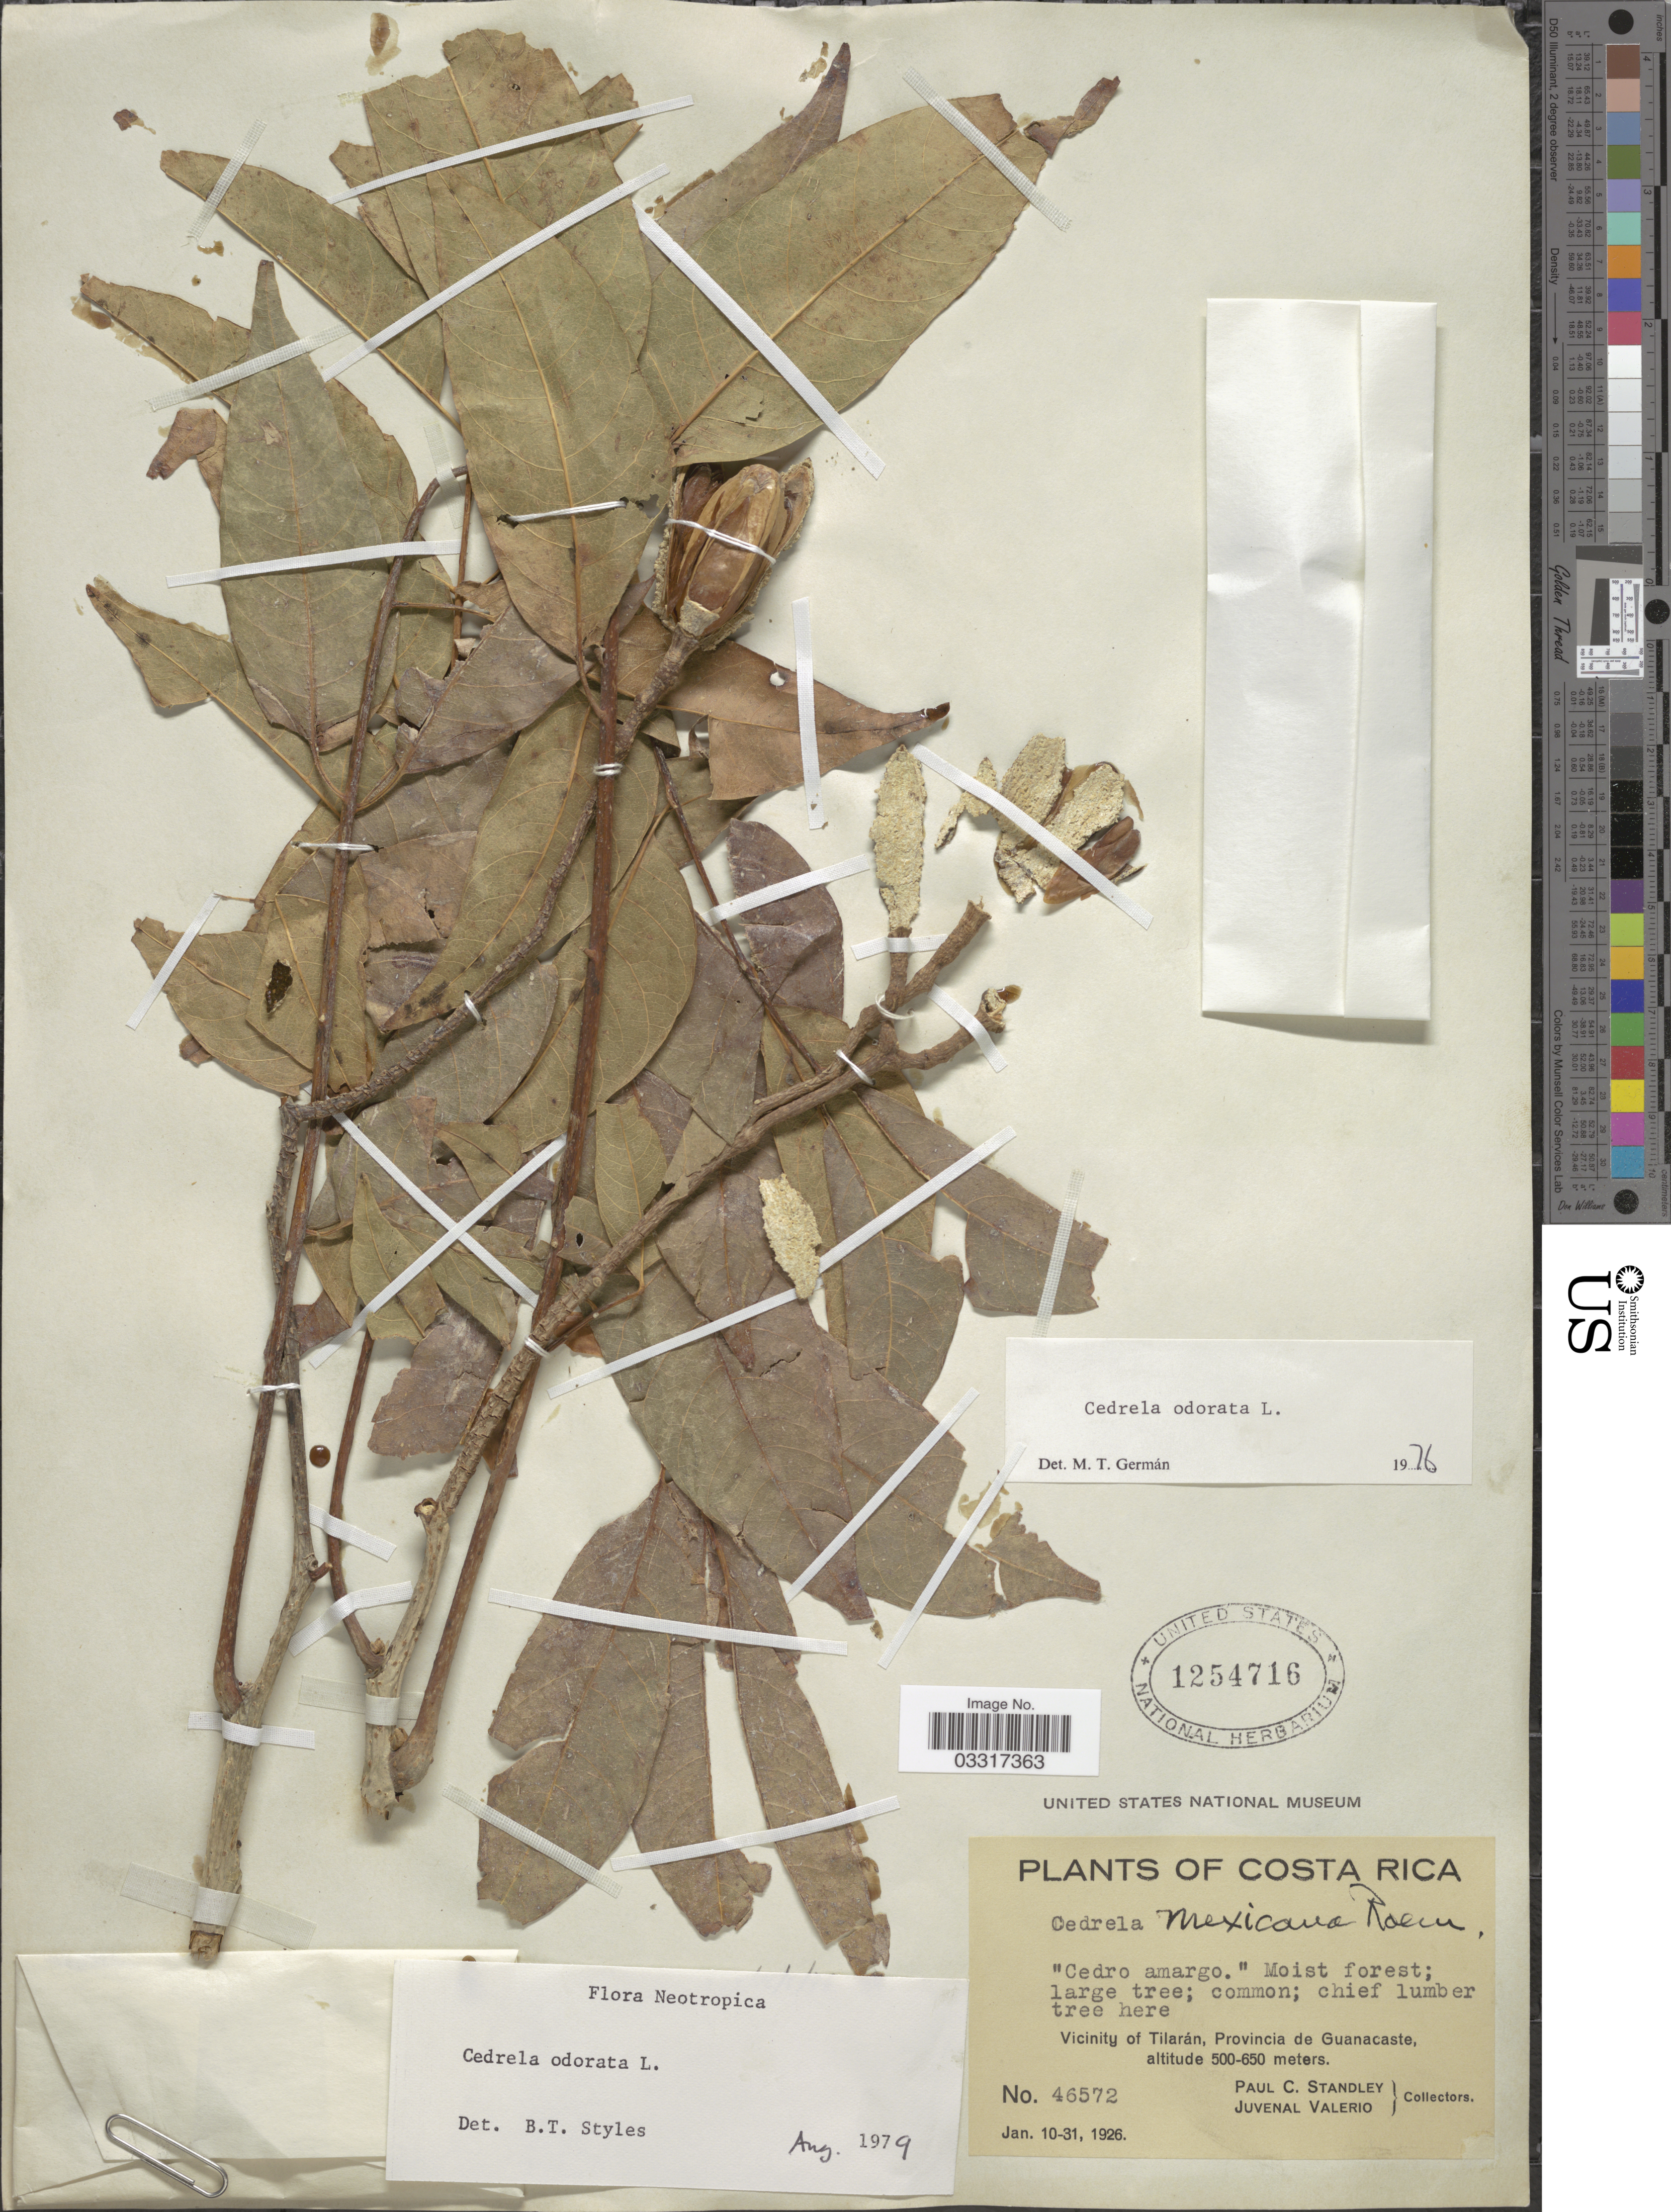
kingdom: Plantae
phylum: Tracheophyta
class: Magnoliopsida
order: Sapindales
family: Meliaceae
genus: Cedrela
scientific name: Cedrela odorata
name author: L.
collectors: P. C. Standley & J. Valerio R.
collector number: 46572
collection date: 1926-01-10/1926-01-31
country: Costa Rica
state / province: Guanacaste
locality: Vicinity of Tilarán.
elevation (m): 500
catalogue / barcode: US 1254716